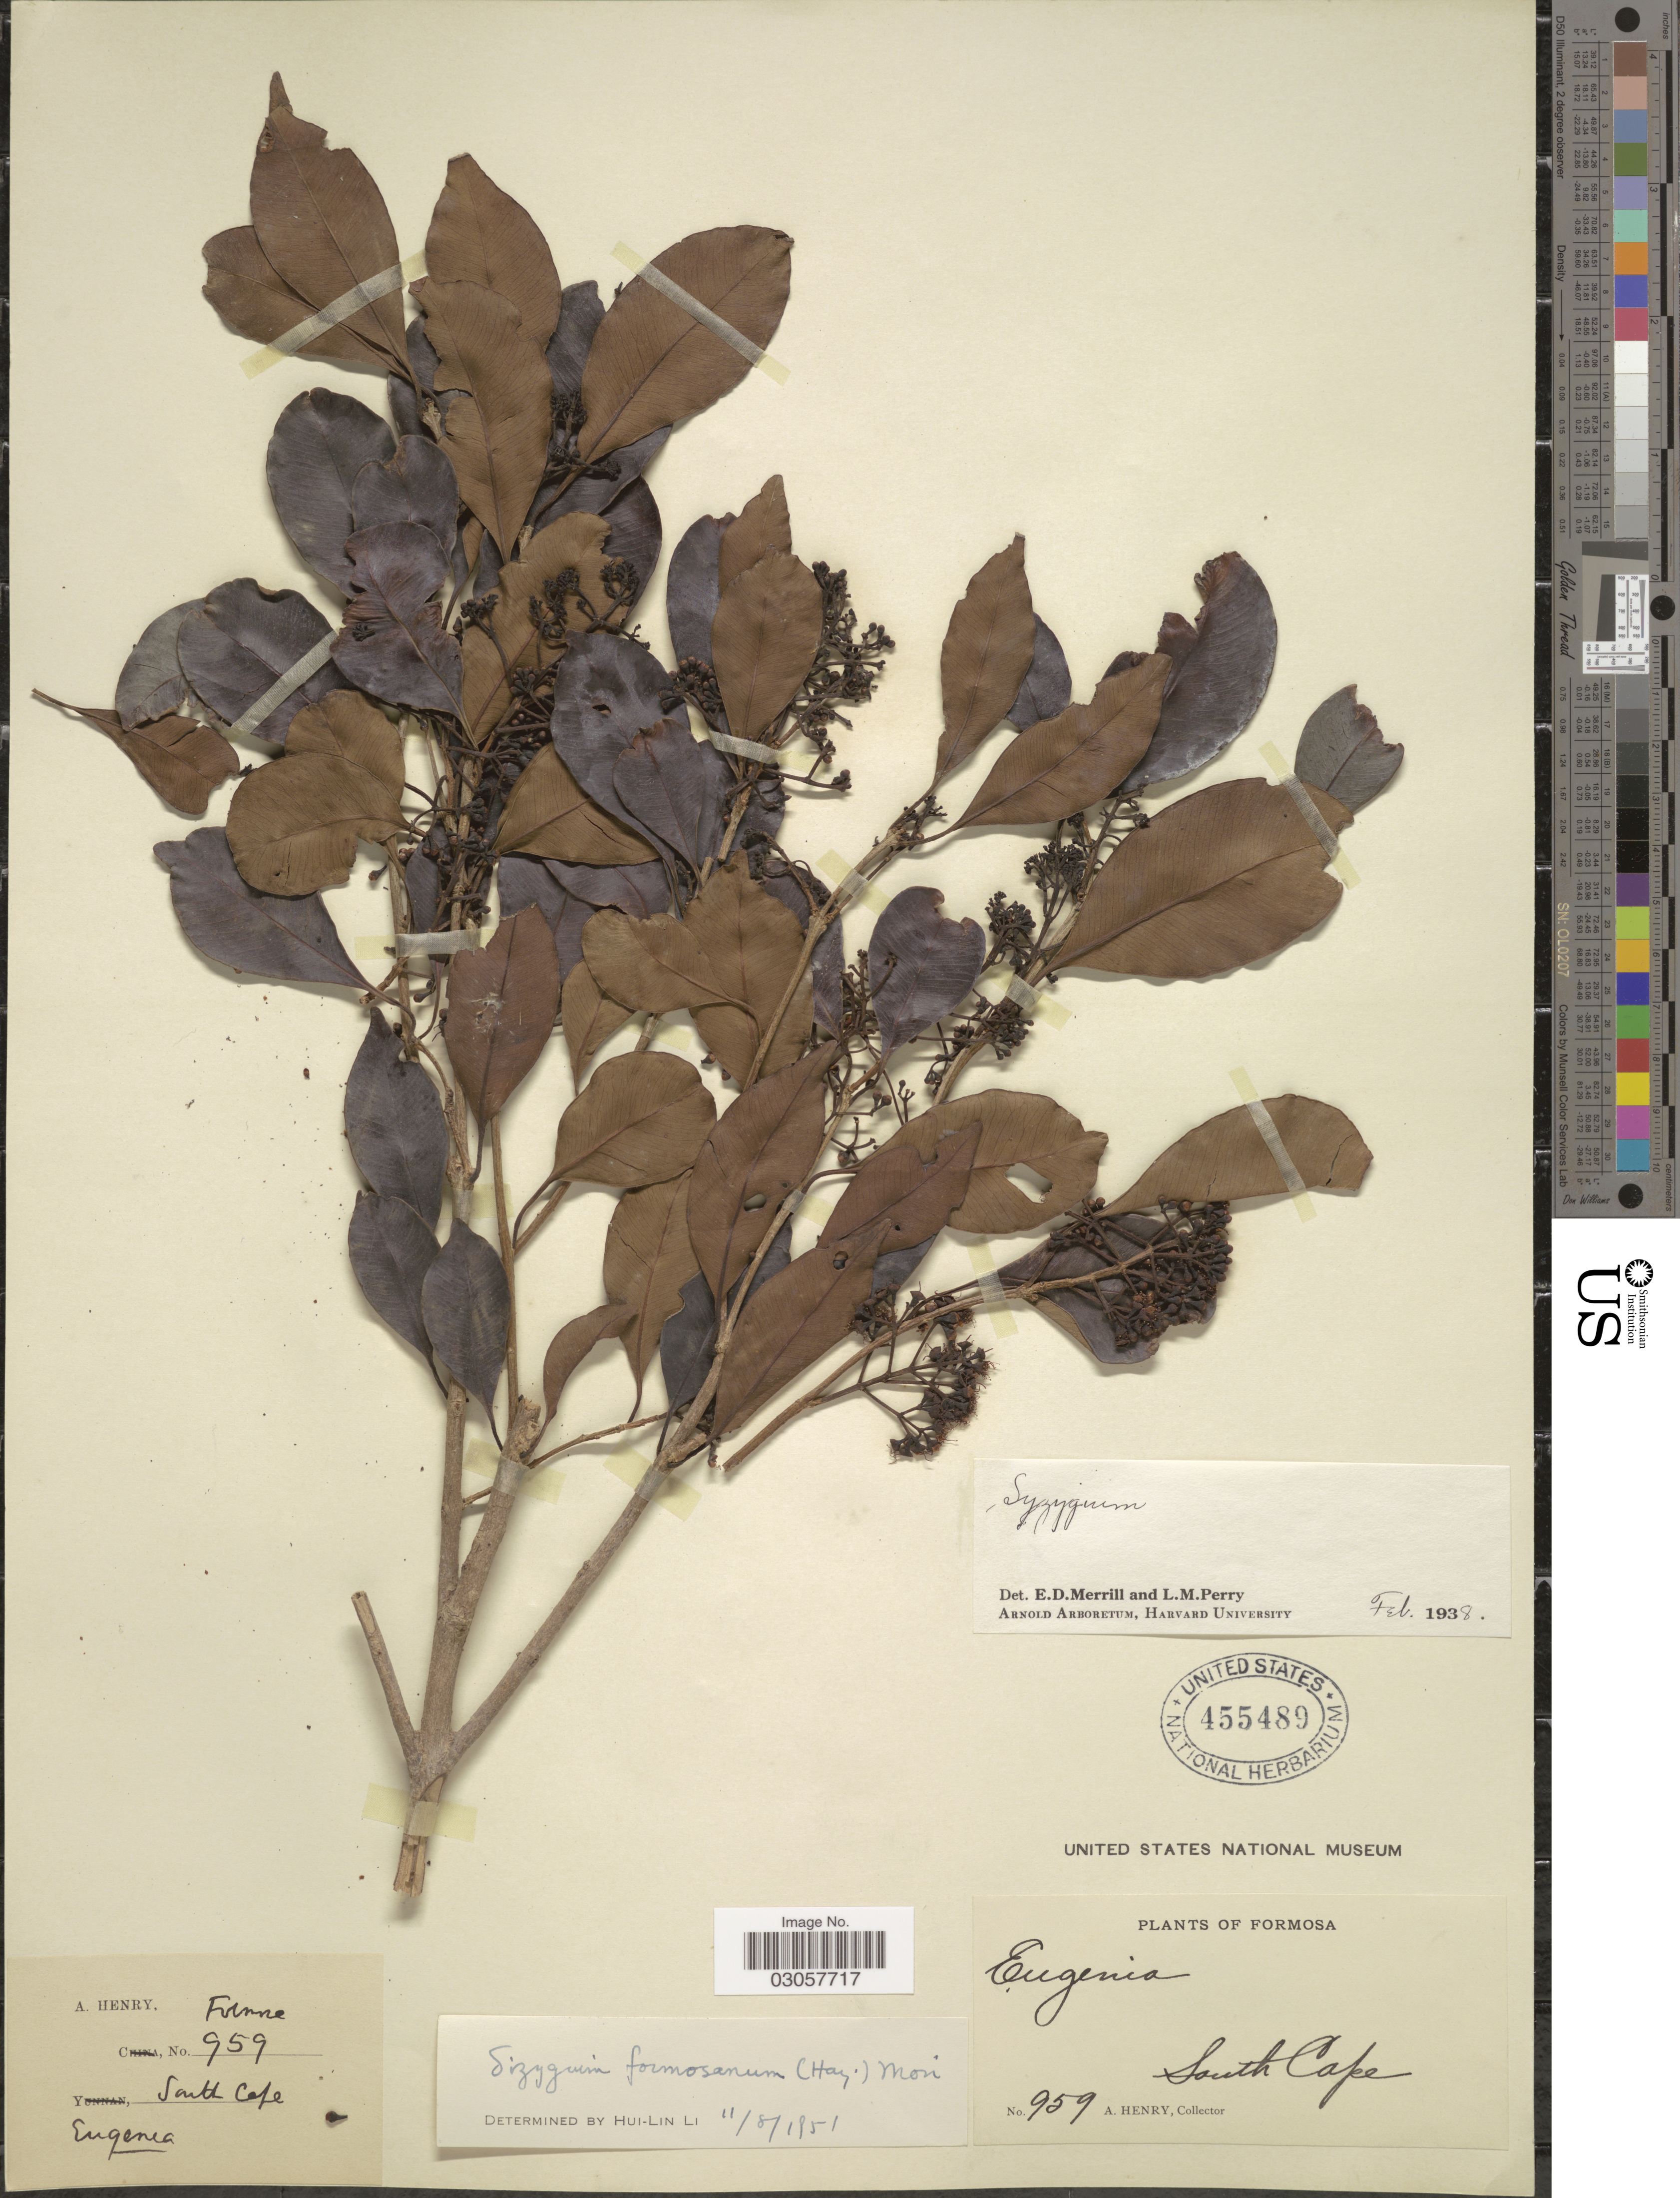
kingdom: Plantae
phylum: Tracheophyta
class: Magnoliopsida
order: Myrtales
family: Myrtaceae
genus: Syzygium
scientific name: Syzygium formosanum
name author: (Hayata) Mori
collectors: A. Henry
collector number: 959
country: Taiwan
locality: Formosa. South Cape.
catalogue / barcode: US 455489